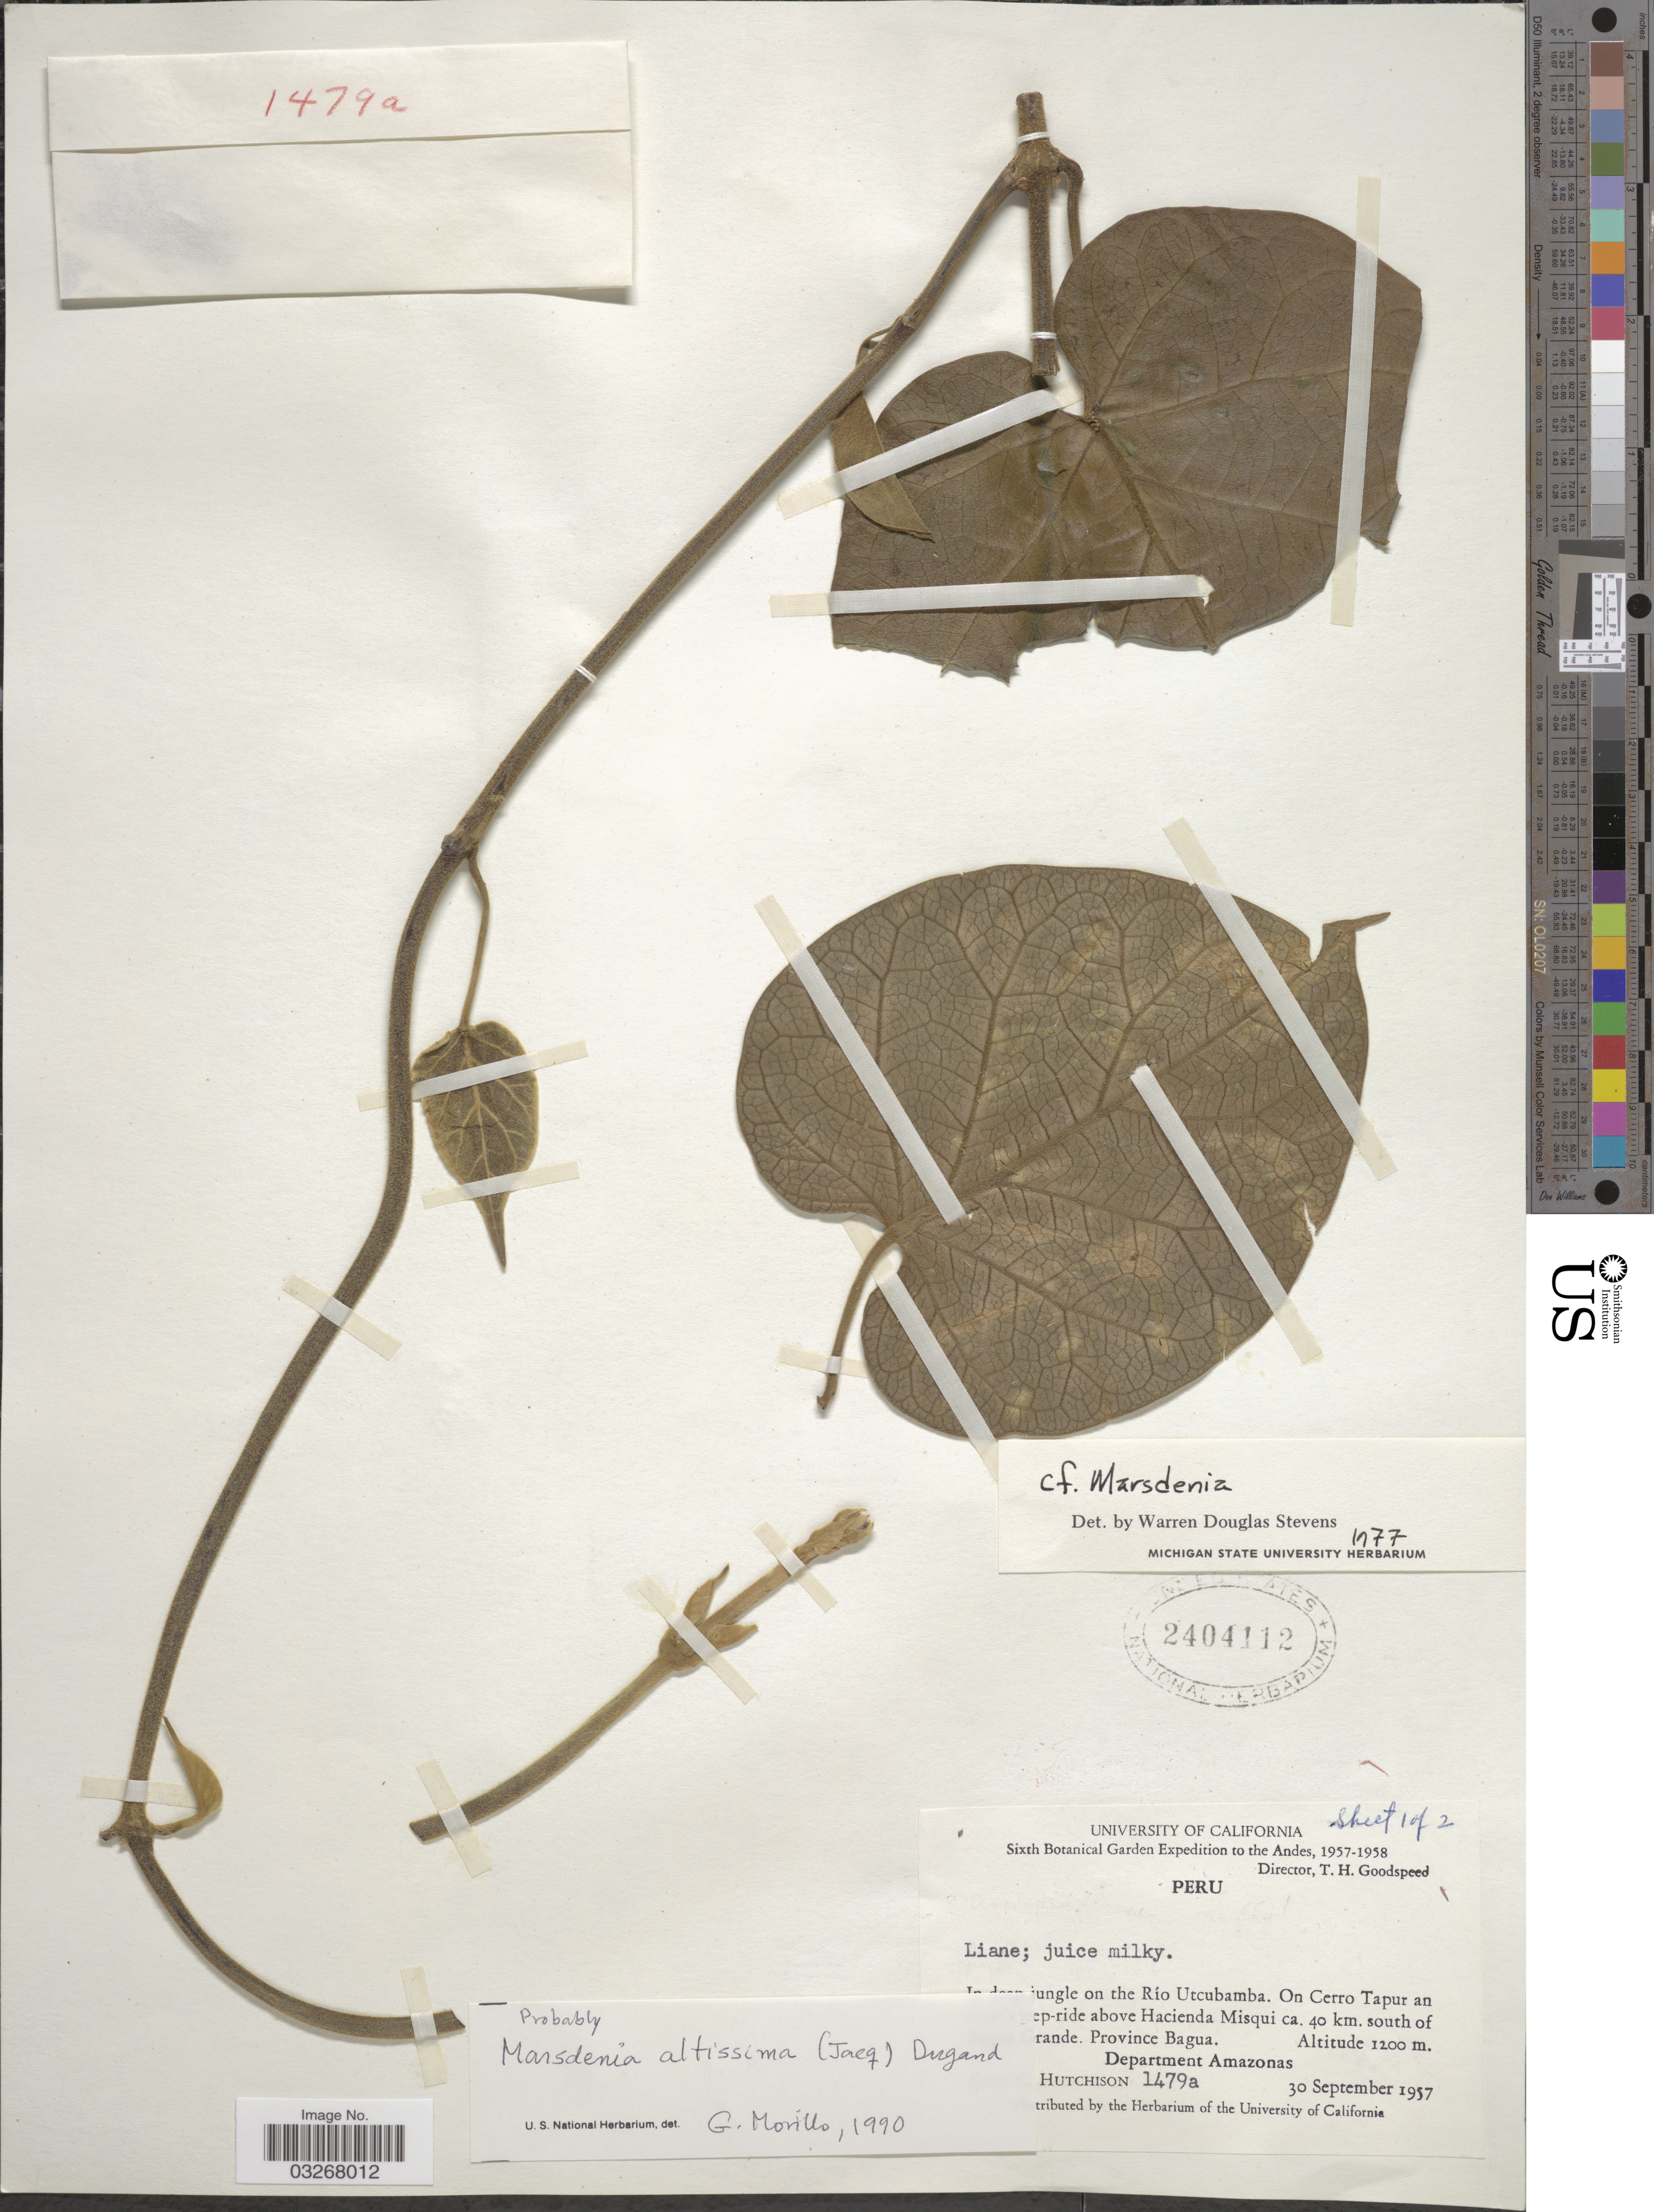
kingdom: Plantae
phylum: Tracheophyta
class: Magnoliopsida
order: Gentianales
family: Apocynaceae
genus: Marsdenia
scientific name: Marsdenia altissima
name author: (Jacq.) Dugand G.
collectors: P. C. Hutchison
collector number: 1479a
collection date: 1957-09-30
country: Peru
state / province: Amazonas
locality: The Andes, [illegible text] jungle on the Río Utcubamba, On Cerro Tapur an [illegible text] ep-ride above Hacienda Misqui ca. 40 km. south of [illegible text] rande, Province Bagua, Department Amazonas.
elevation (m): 1200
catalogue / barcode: US 2404112